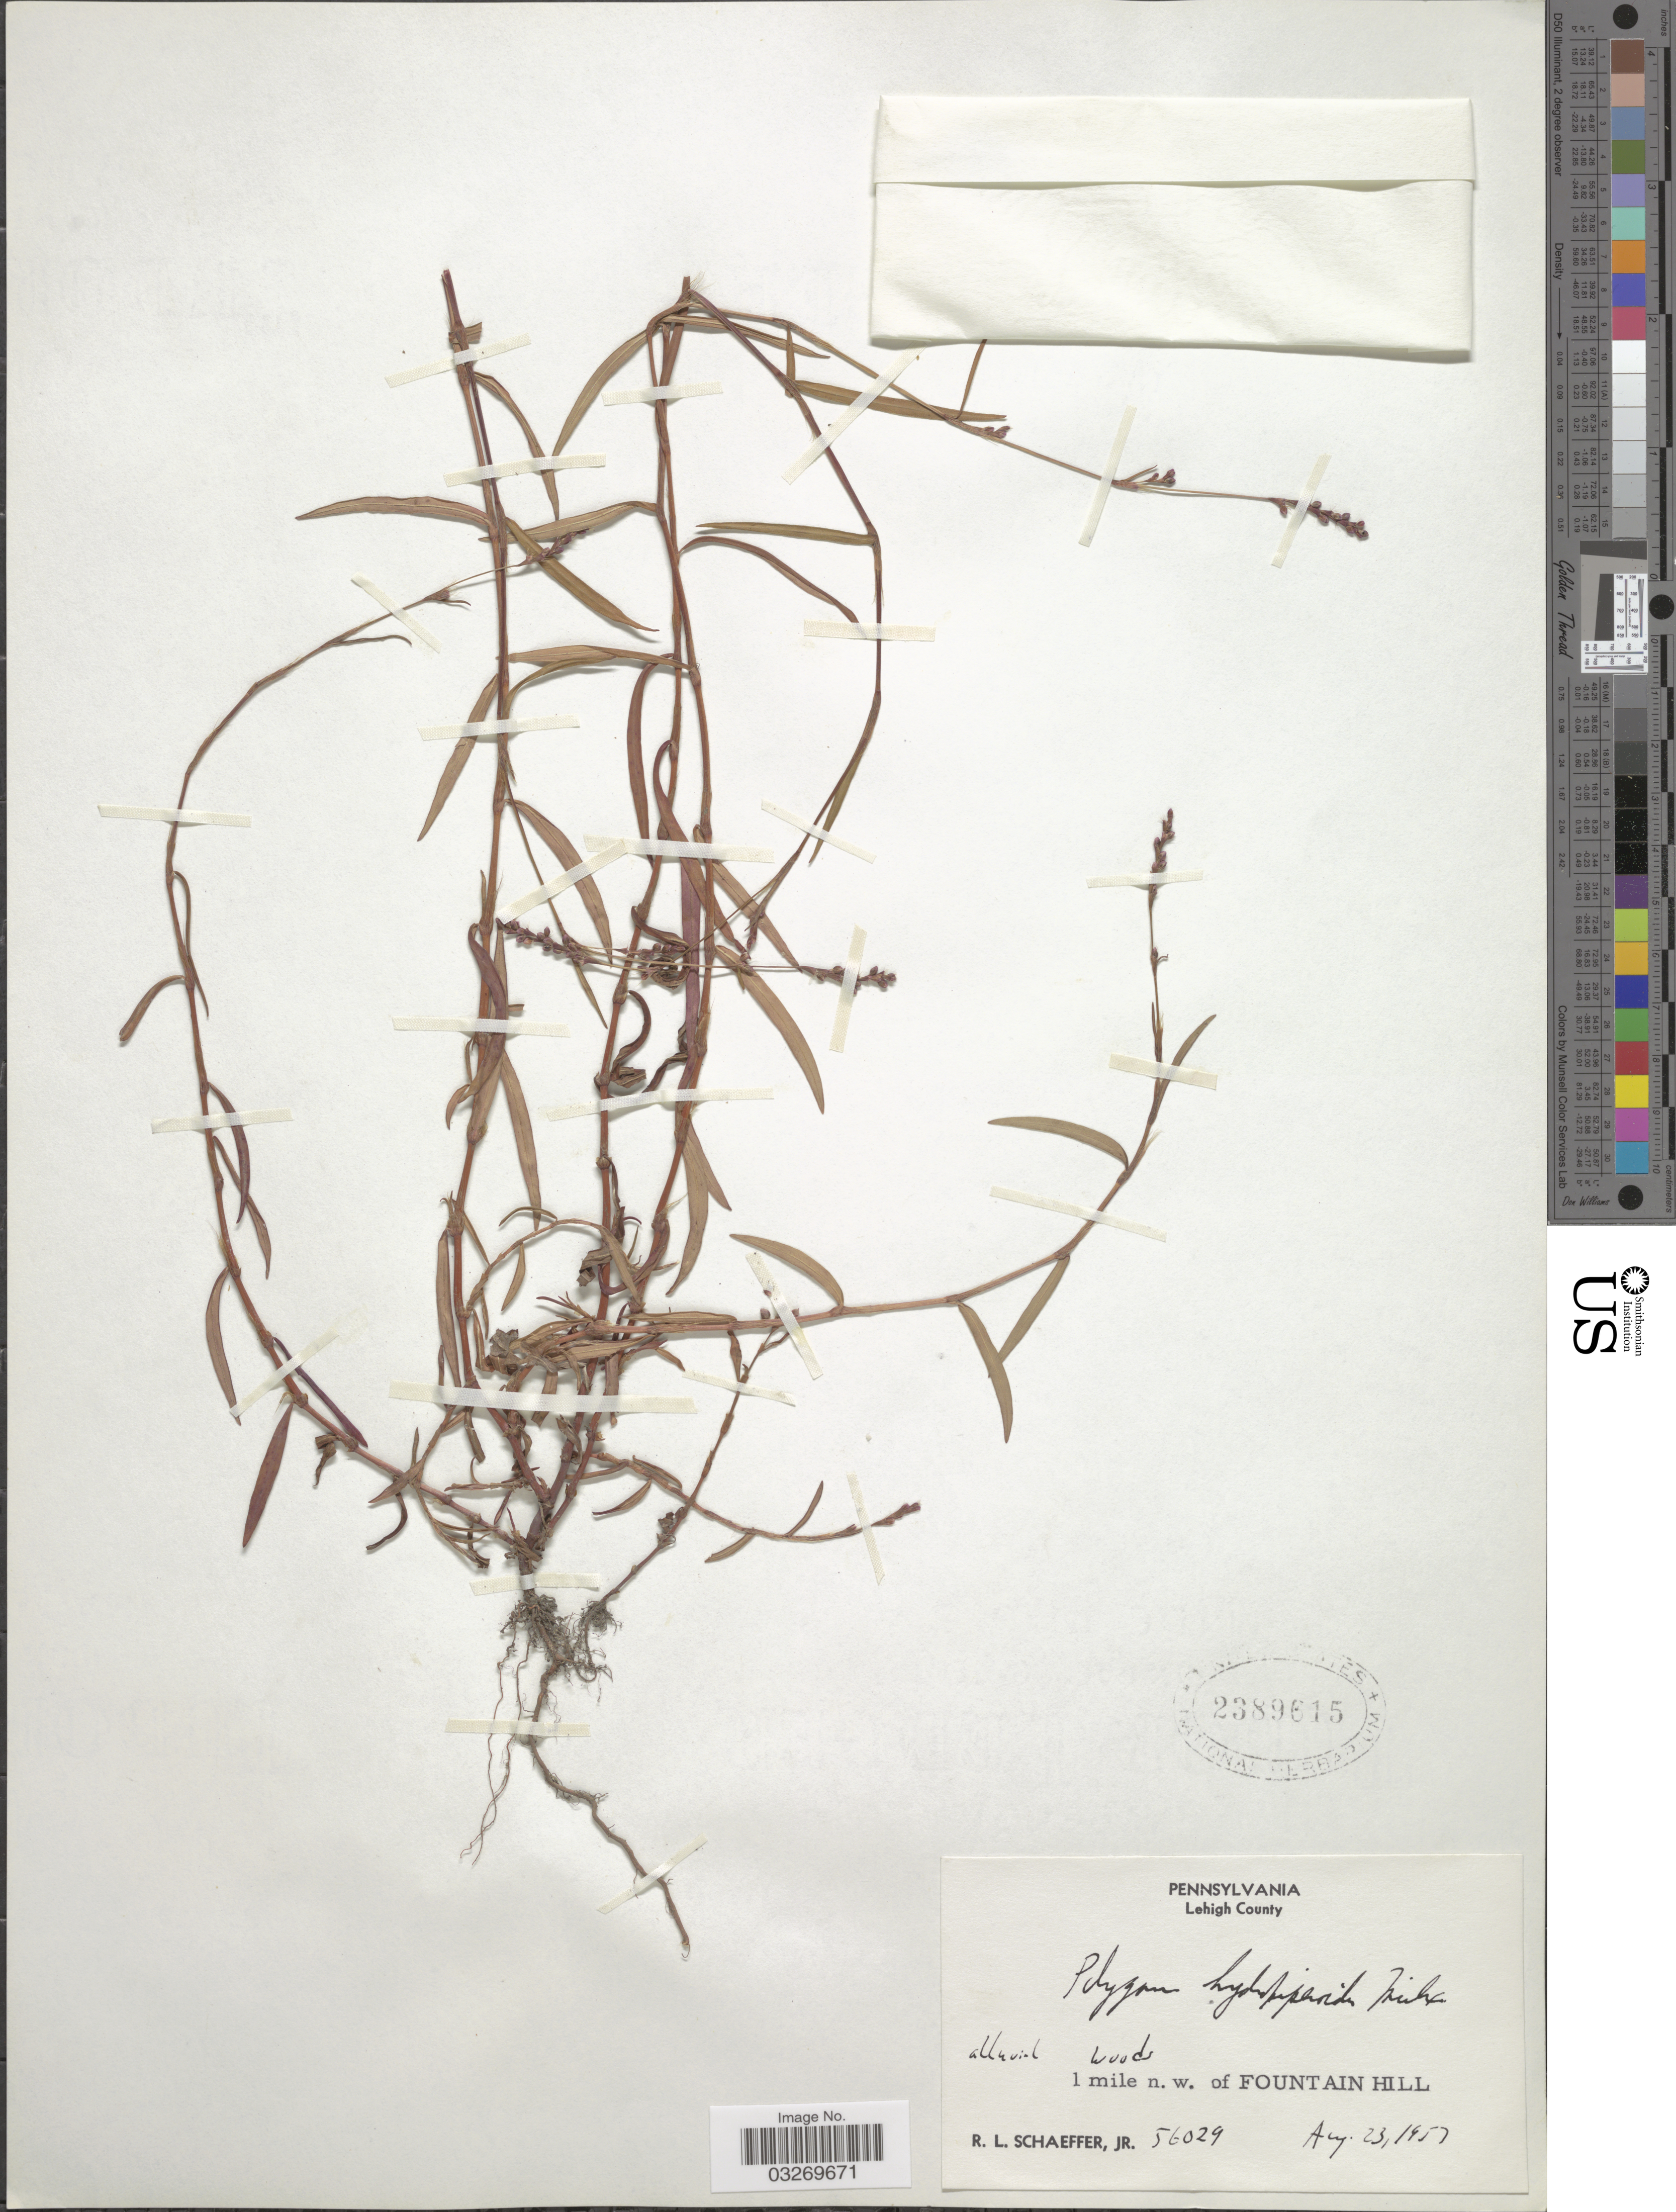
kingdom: Plantae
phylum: Tracheophyta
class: Magnoliopsida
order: Caryophyllales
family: Polygonaceae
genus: Persicaria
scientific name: Persicaria minor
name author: (Huds.) Opiz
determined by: Atha, D. E.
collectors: R. L. Schaeffer Jr.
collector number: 56029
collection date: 1957-08-23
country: United States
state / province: Pennsylvania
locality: Lehigh County, 1 mile n.w. of Fountain Hill.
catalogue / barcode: US 2389615